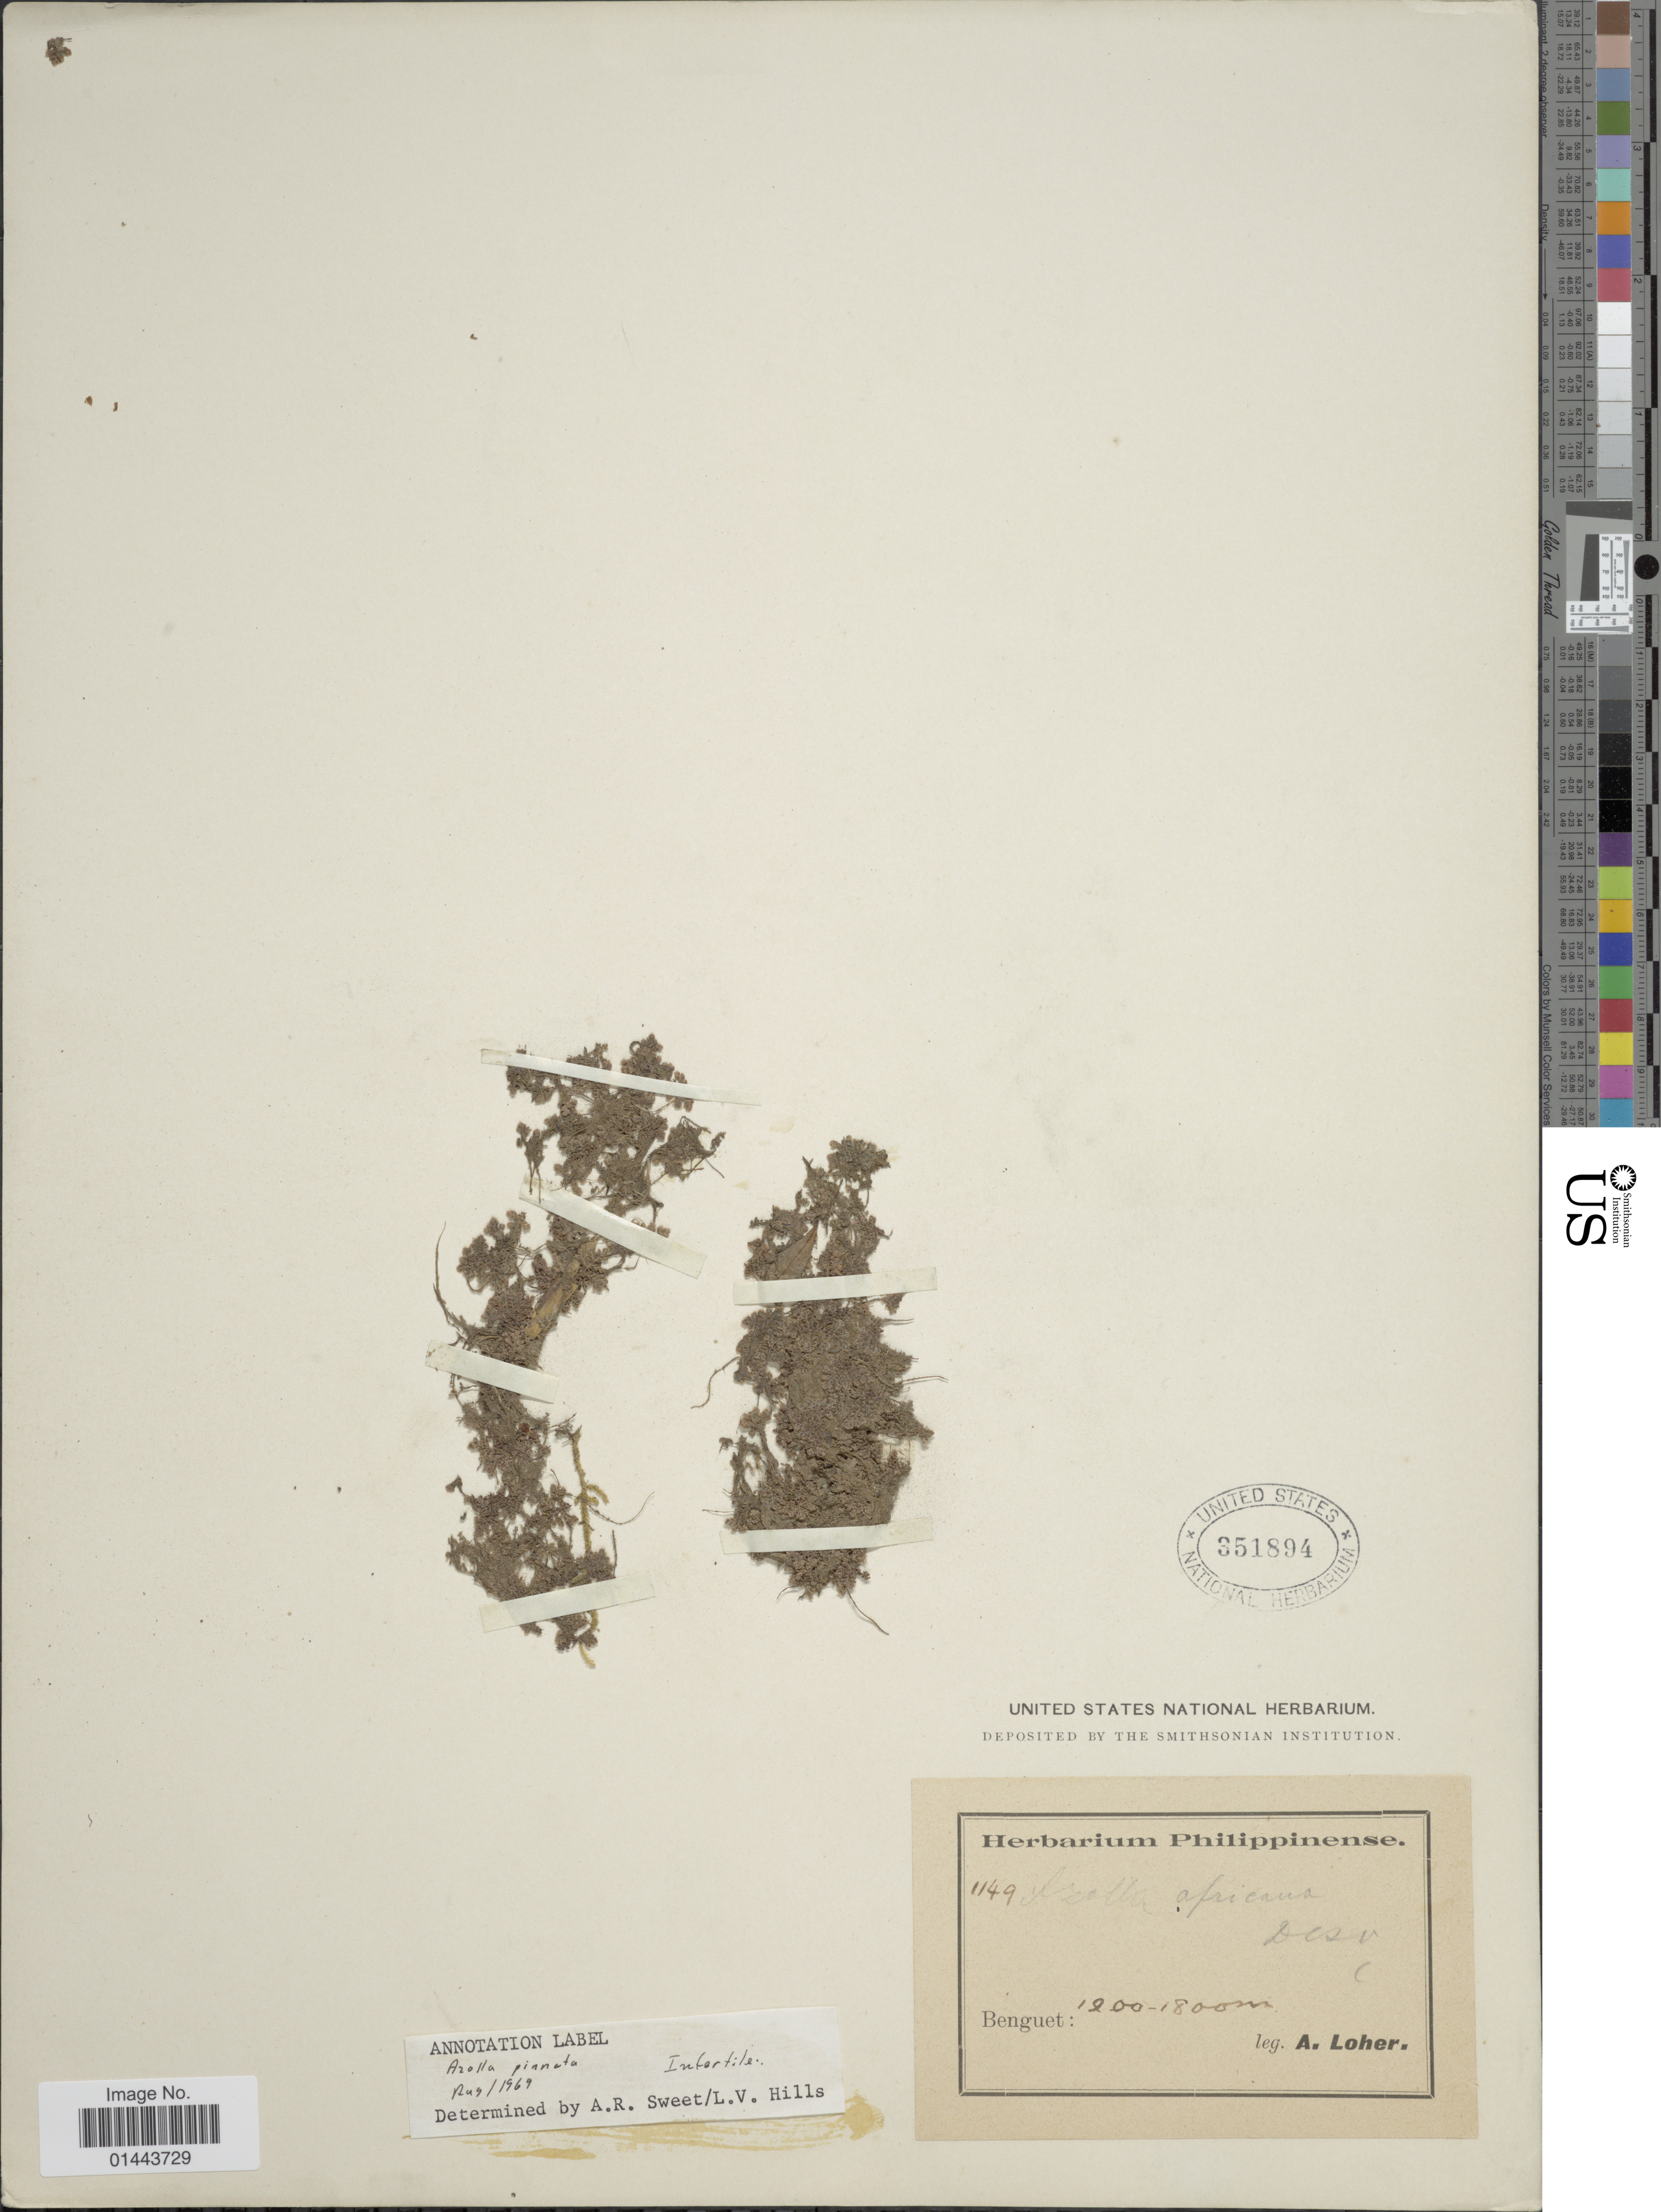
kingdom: Plantae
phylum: Tracheophyta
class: Polypodiopsida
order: Salviniales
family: Salviniaceae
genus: Azolla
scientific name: Azolla pinnata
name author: R. Br.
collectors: A. Loher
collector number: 1149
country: Philippines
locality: Benguet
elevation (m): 1200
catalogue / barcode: US 351894